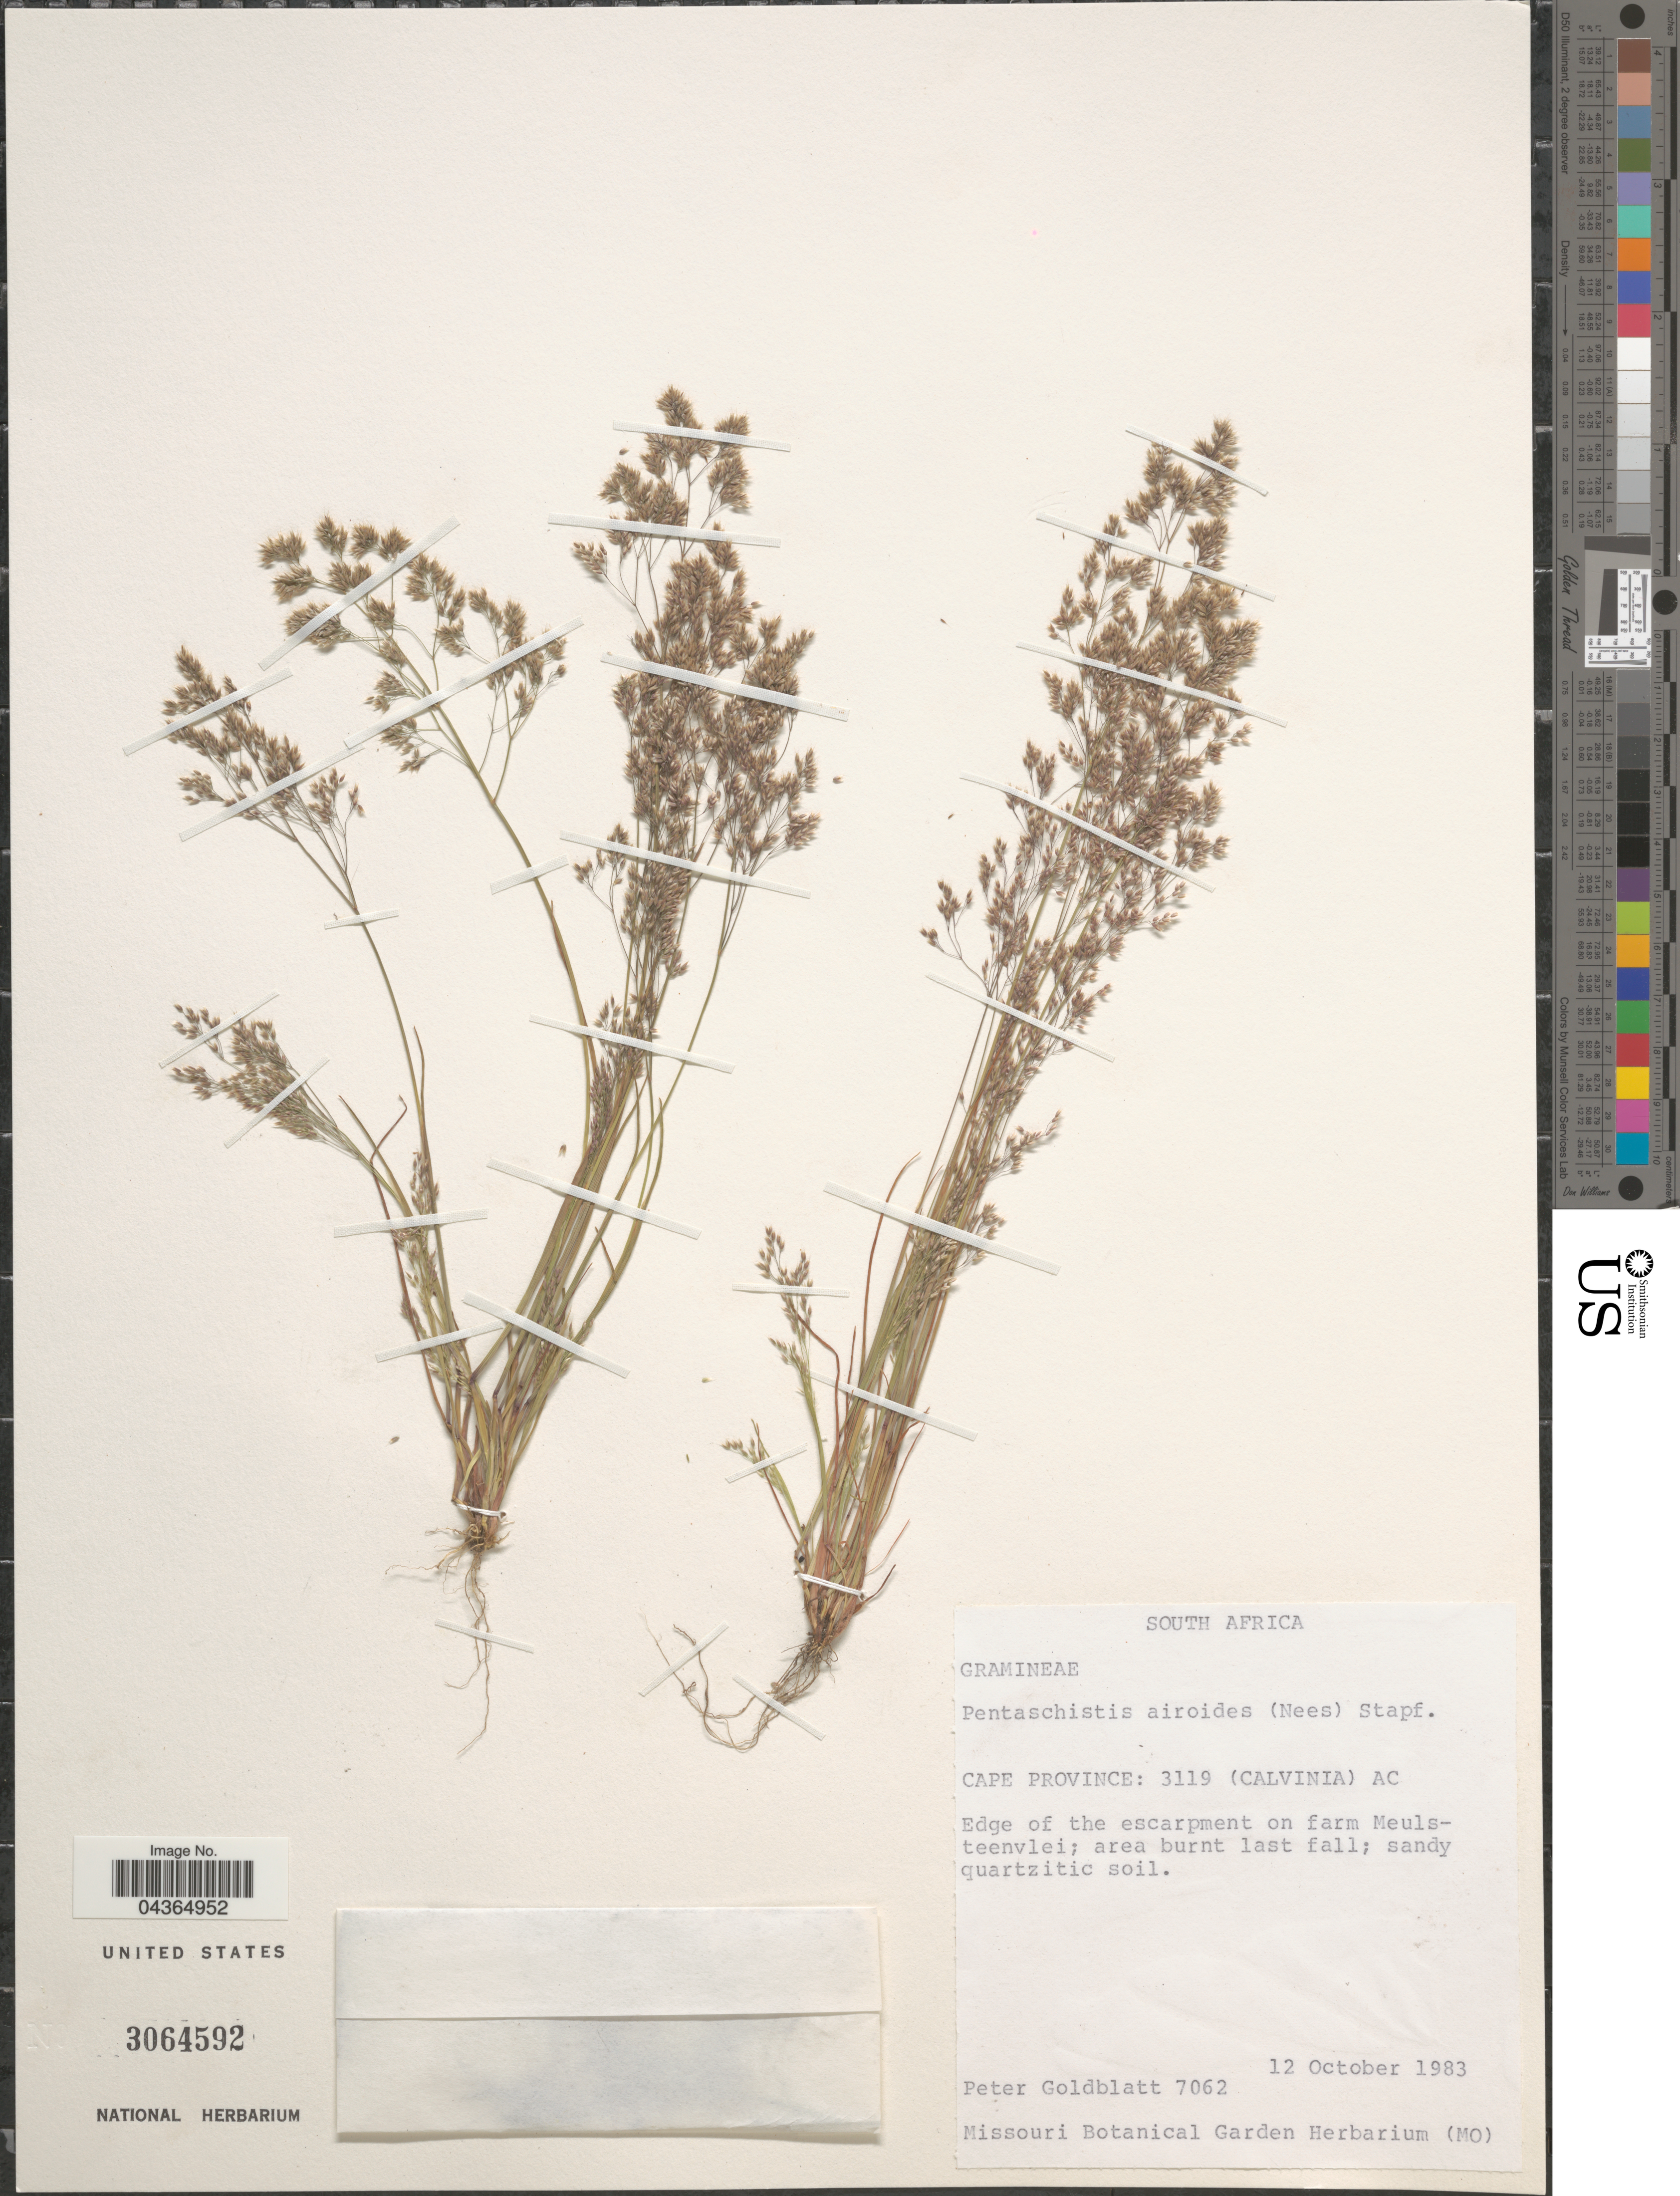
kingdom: Plantae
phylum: Tracheophyta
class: Liliopsida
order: Poales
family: Poaceae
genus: Pentameris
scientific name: Pentameris airoides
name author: Nees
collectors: P. Goldblatt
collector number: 7062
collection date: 1983-10-12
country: South Africa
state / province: Northern Cape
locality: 3119 (Calvinia) AC. Edge of the escarpment on farm Meulsteenvlei.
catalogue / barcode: US 3064592